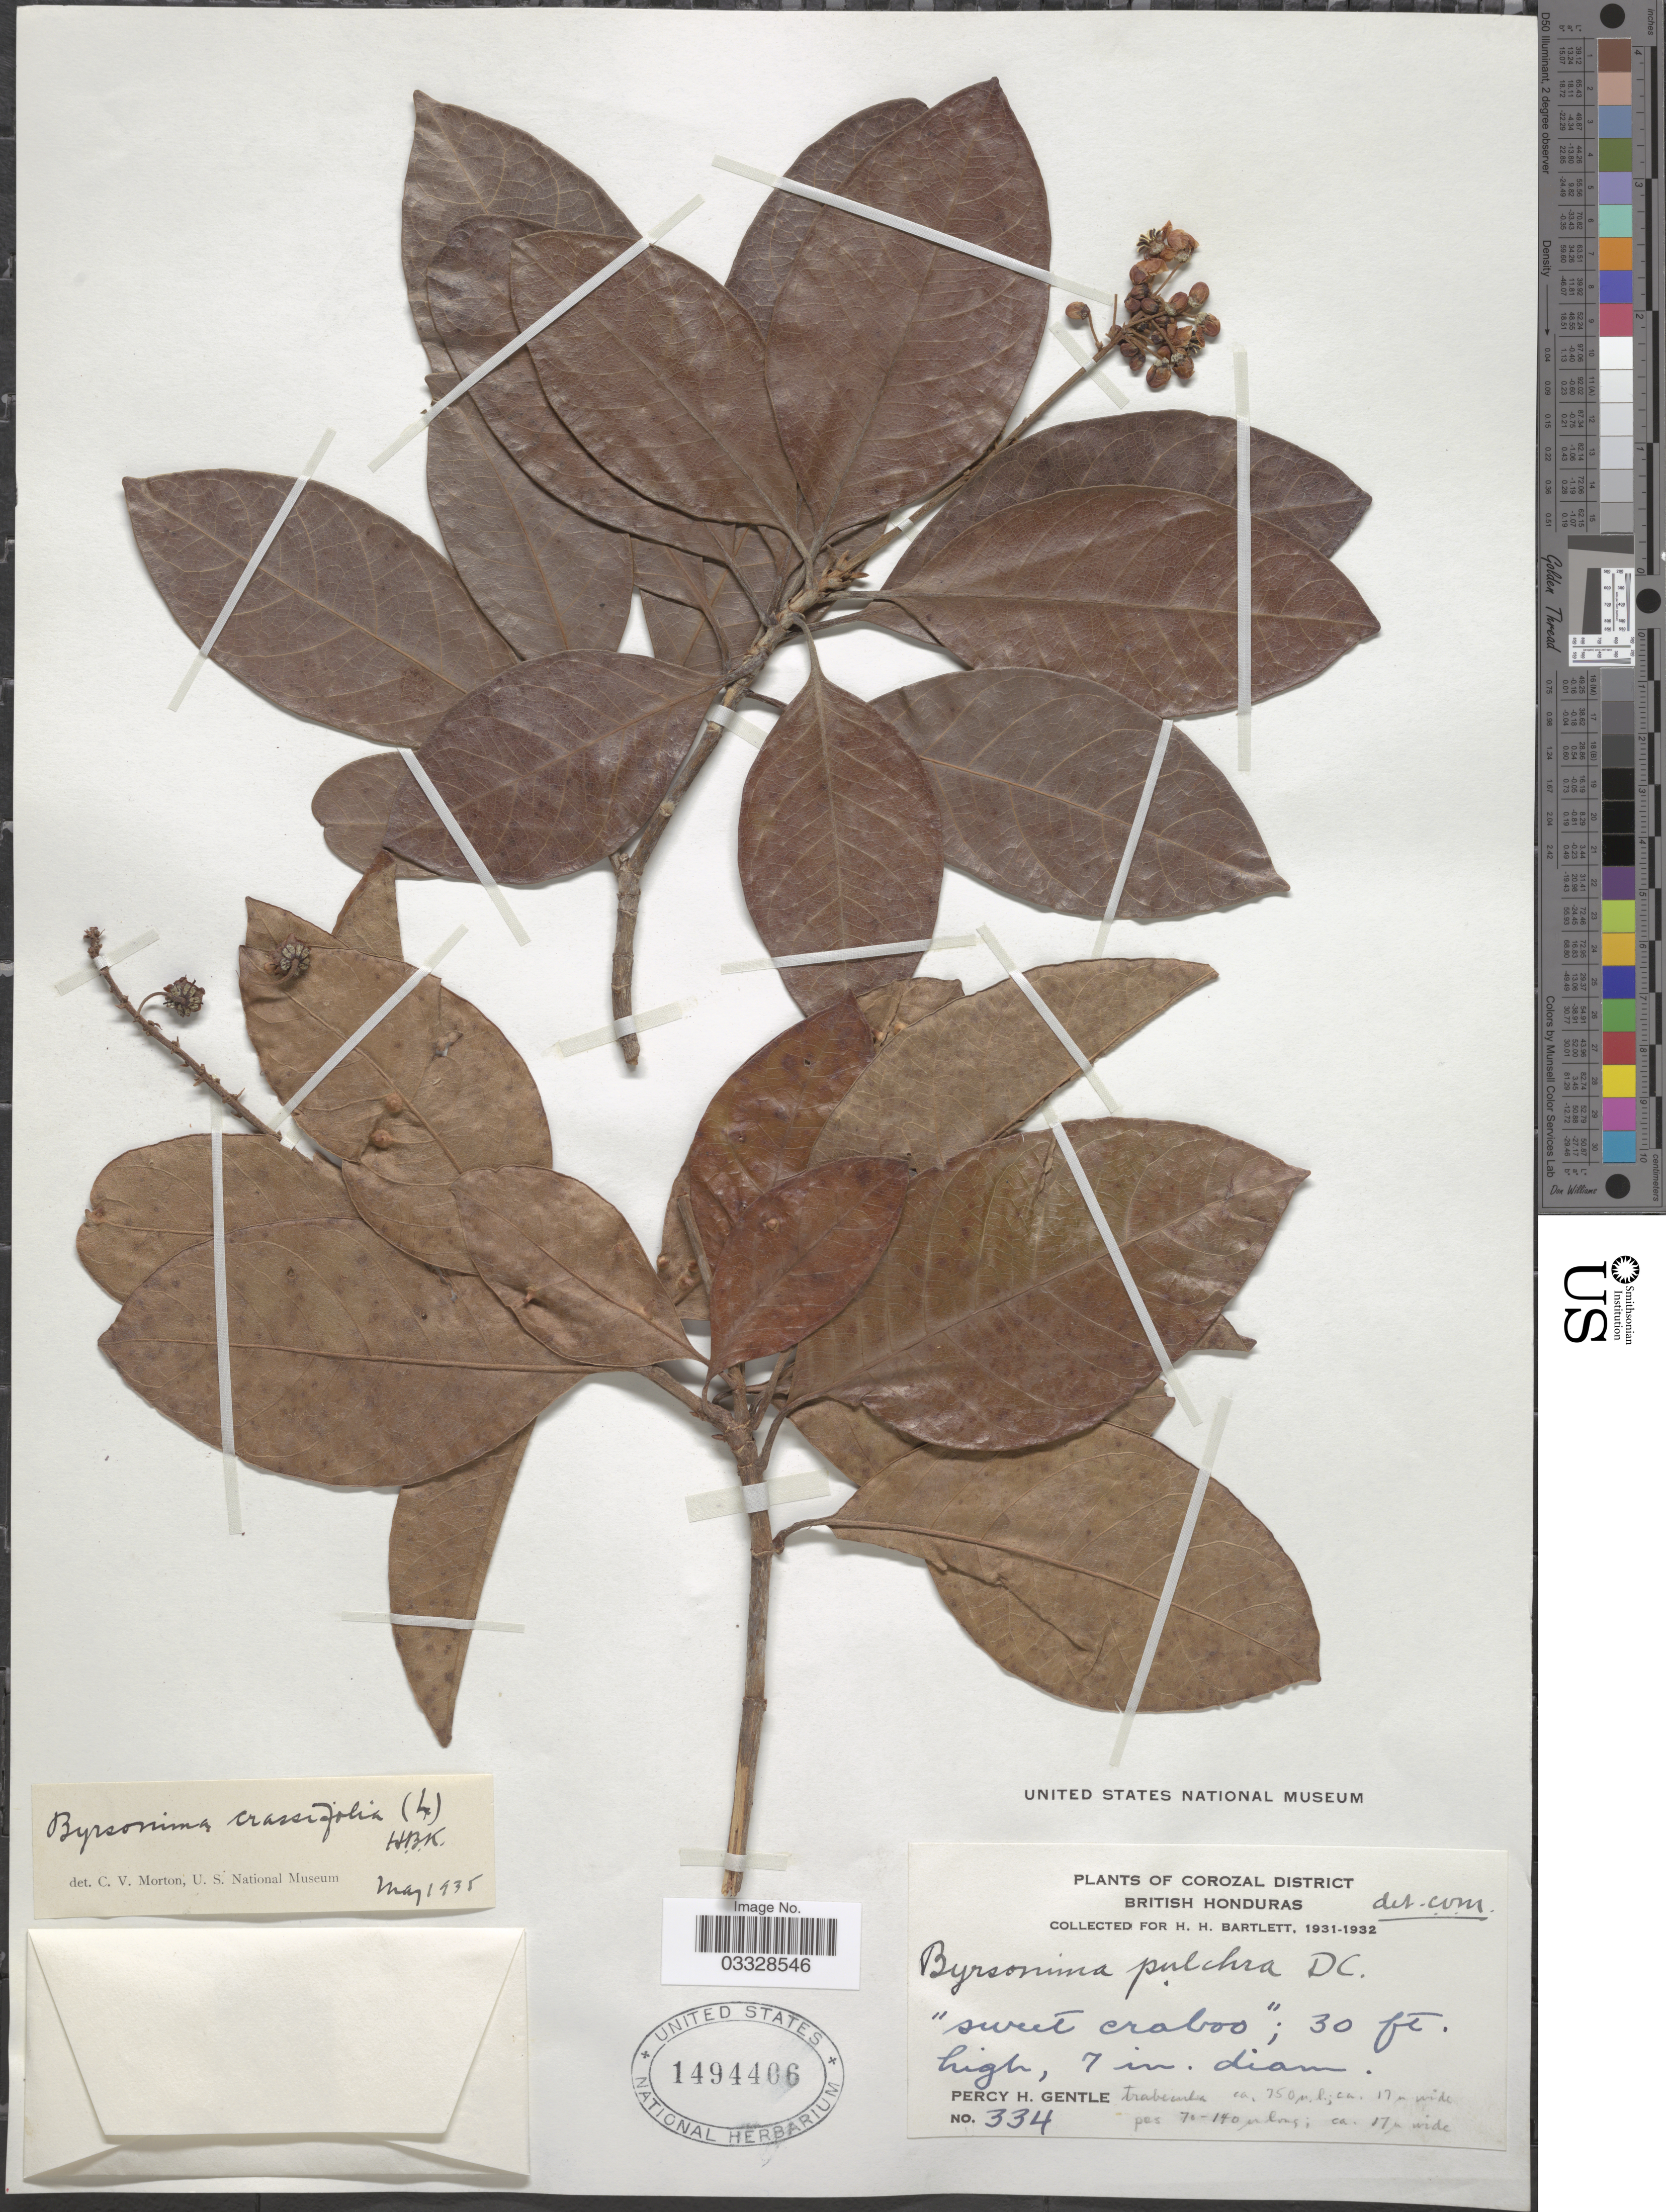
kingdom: Plantae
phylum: Tracheophyta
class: Magnoliopsida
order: Malpighiales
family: Malpighiaceae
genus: Byrsonima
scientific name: Byrsonima crassifolia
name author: (L.) Kunth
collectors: P. H. Gentle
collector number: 334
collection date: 1931/1932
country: Belize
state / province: Corozal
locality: Corozal District. British Honduras.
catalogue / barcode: US 1494406